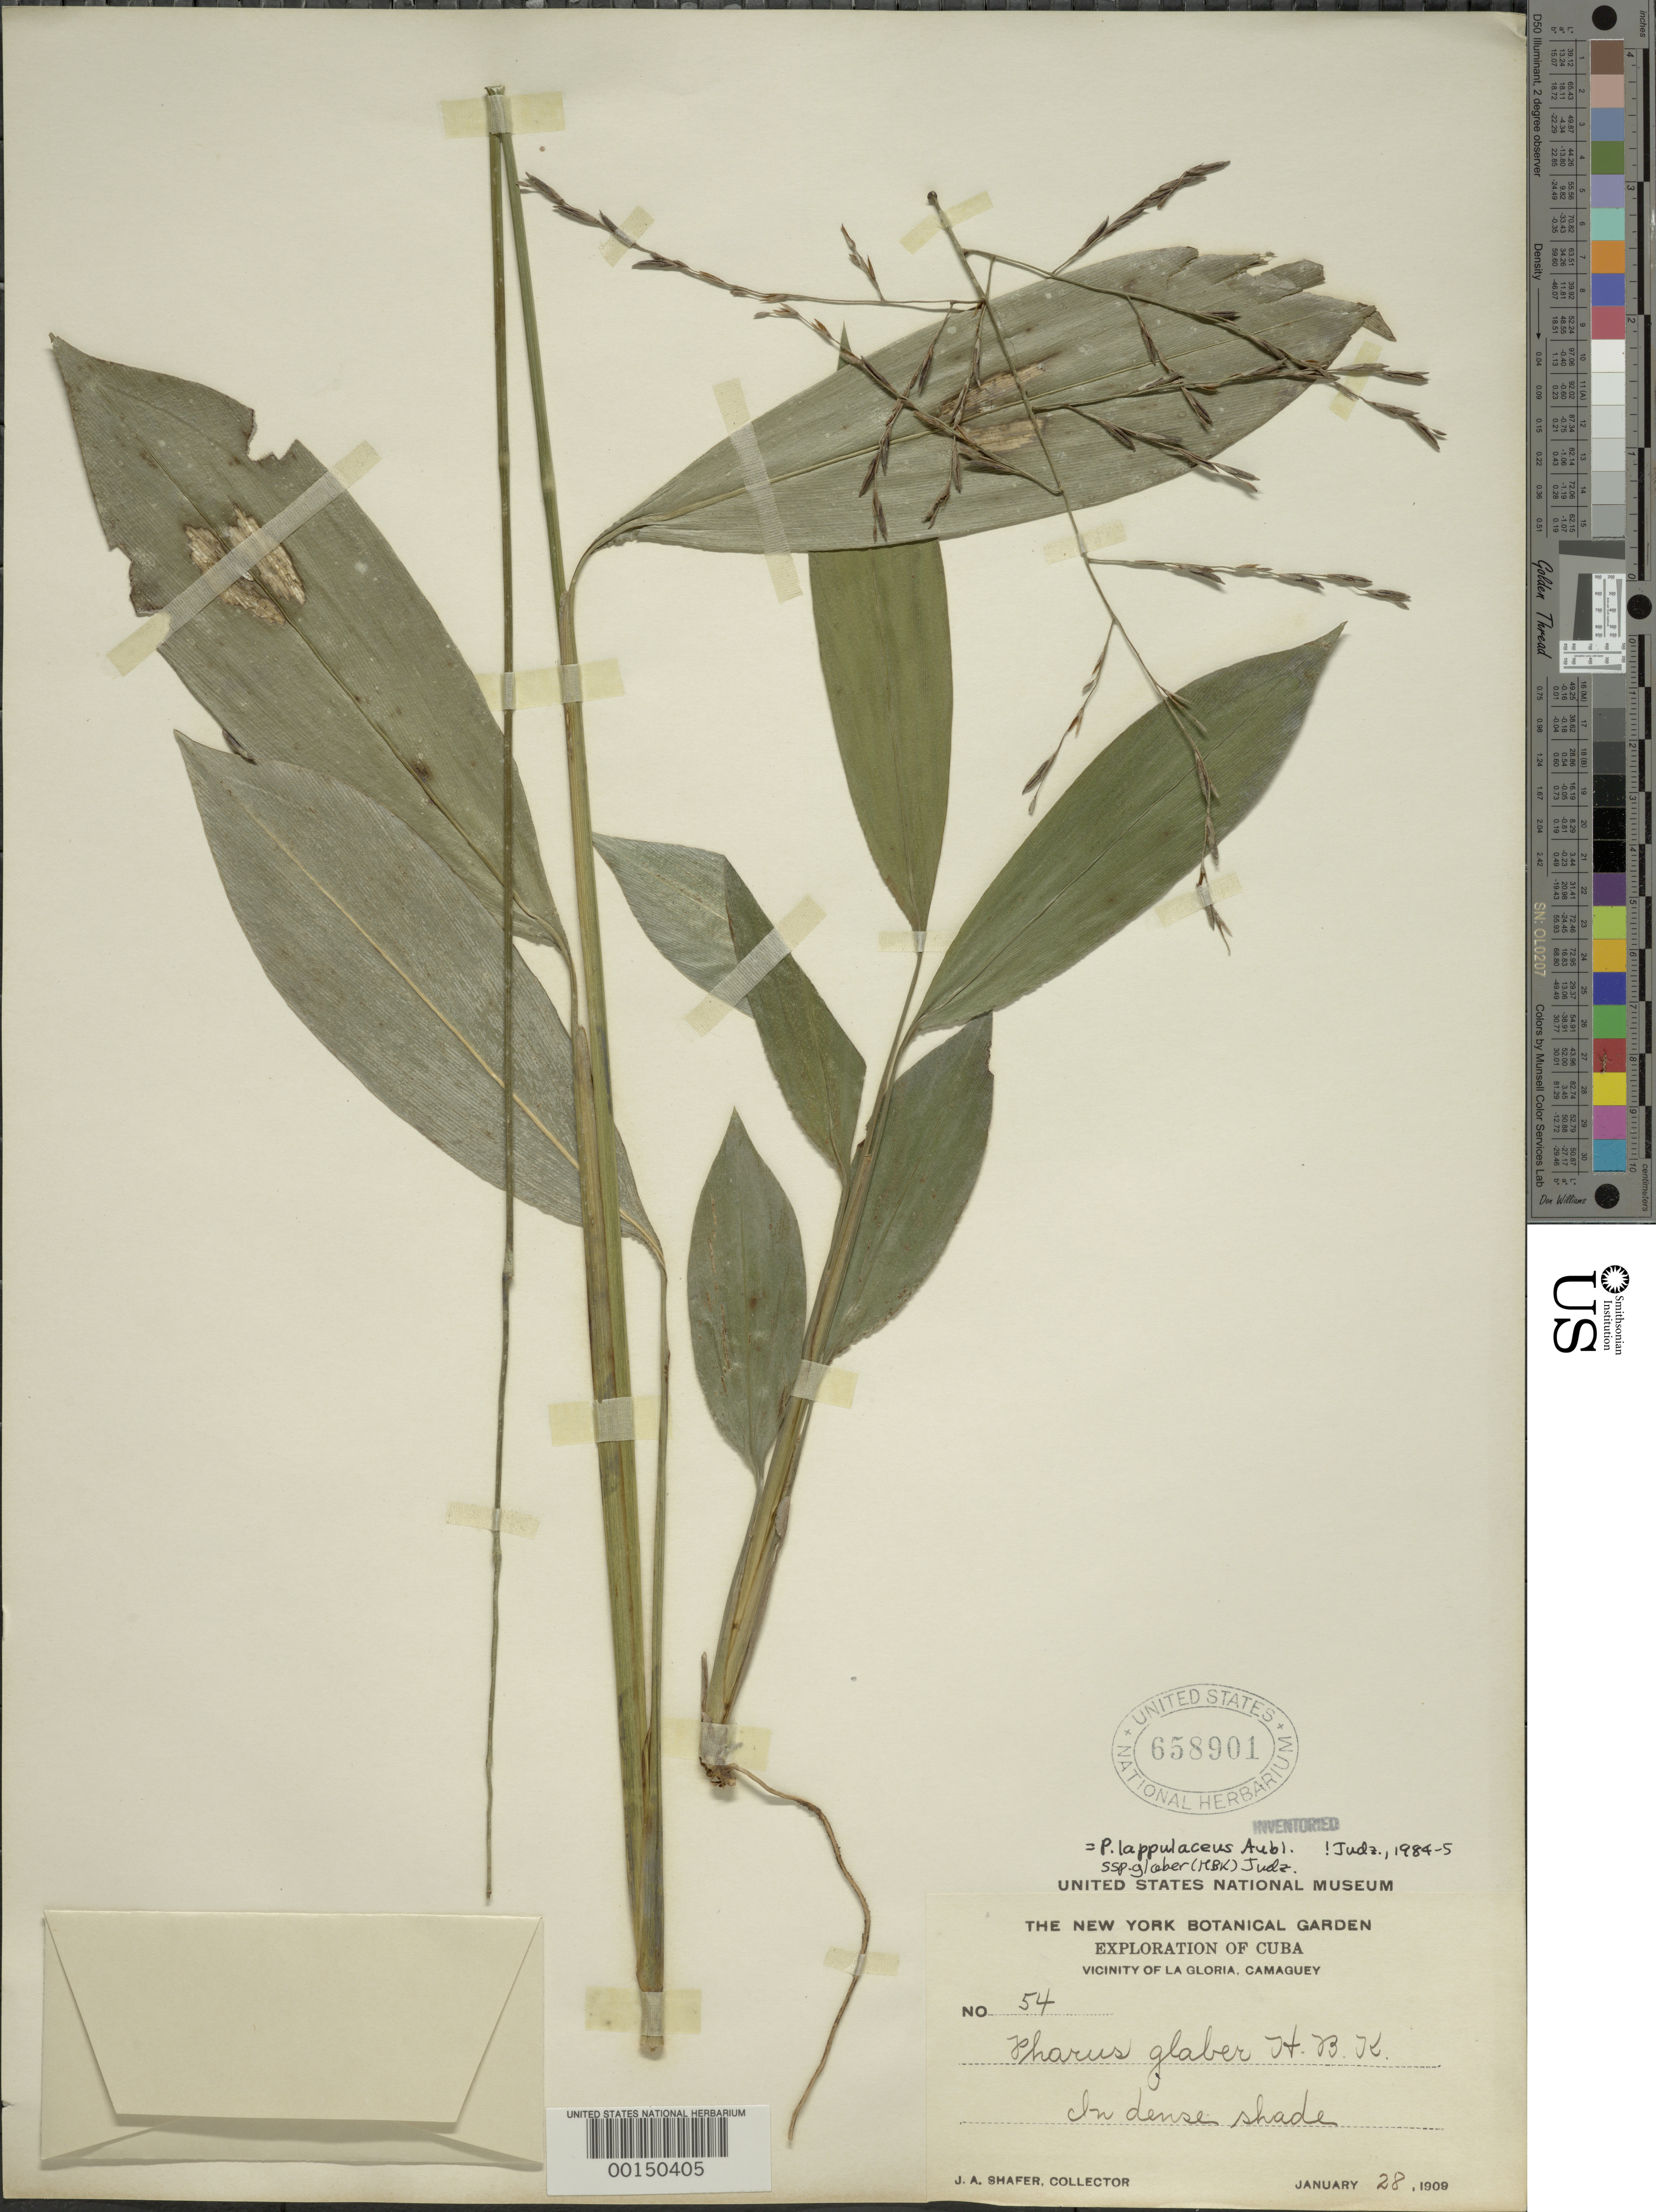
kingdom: Plantae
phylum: Tracheophyta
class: Liliopsida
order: Poales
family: Poaceae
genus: Pharus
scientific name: Pharus lappulaceus subsp. glaber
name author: (Kunth) Judz.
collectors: J. A. Shafer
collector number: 54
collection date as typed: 28 Jan 1909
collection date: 1909-01-28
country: Cuba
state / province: Camagüey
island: Greater Antilles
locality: La Gloria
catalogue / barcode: US 658901